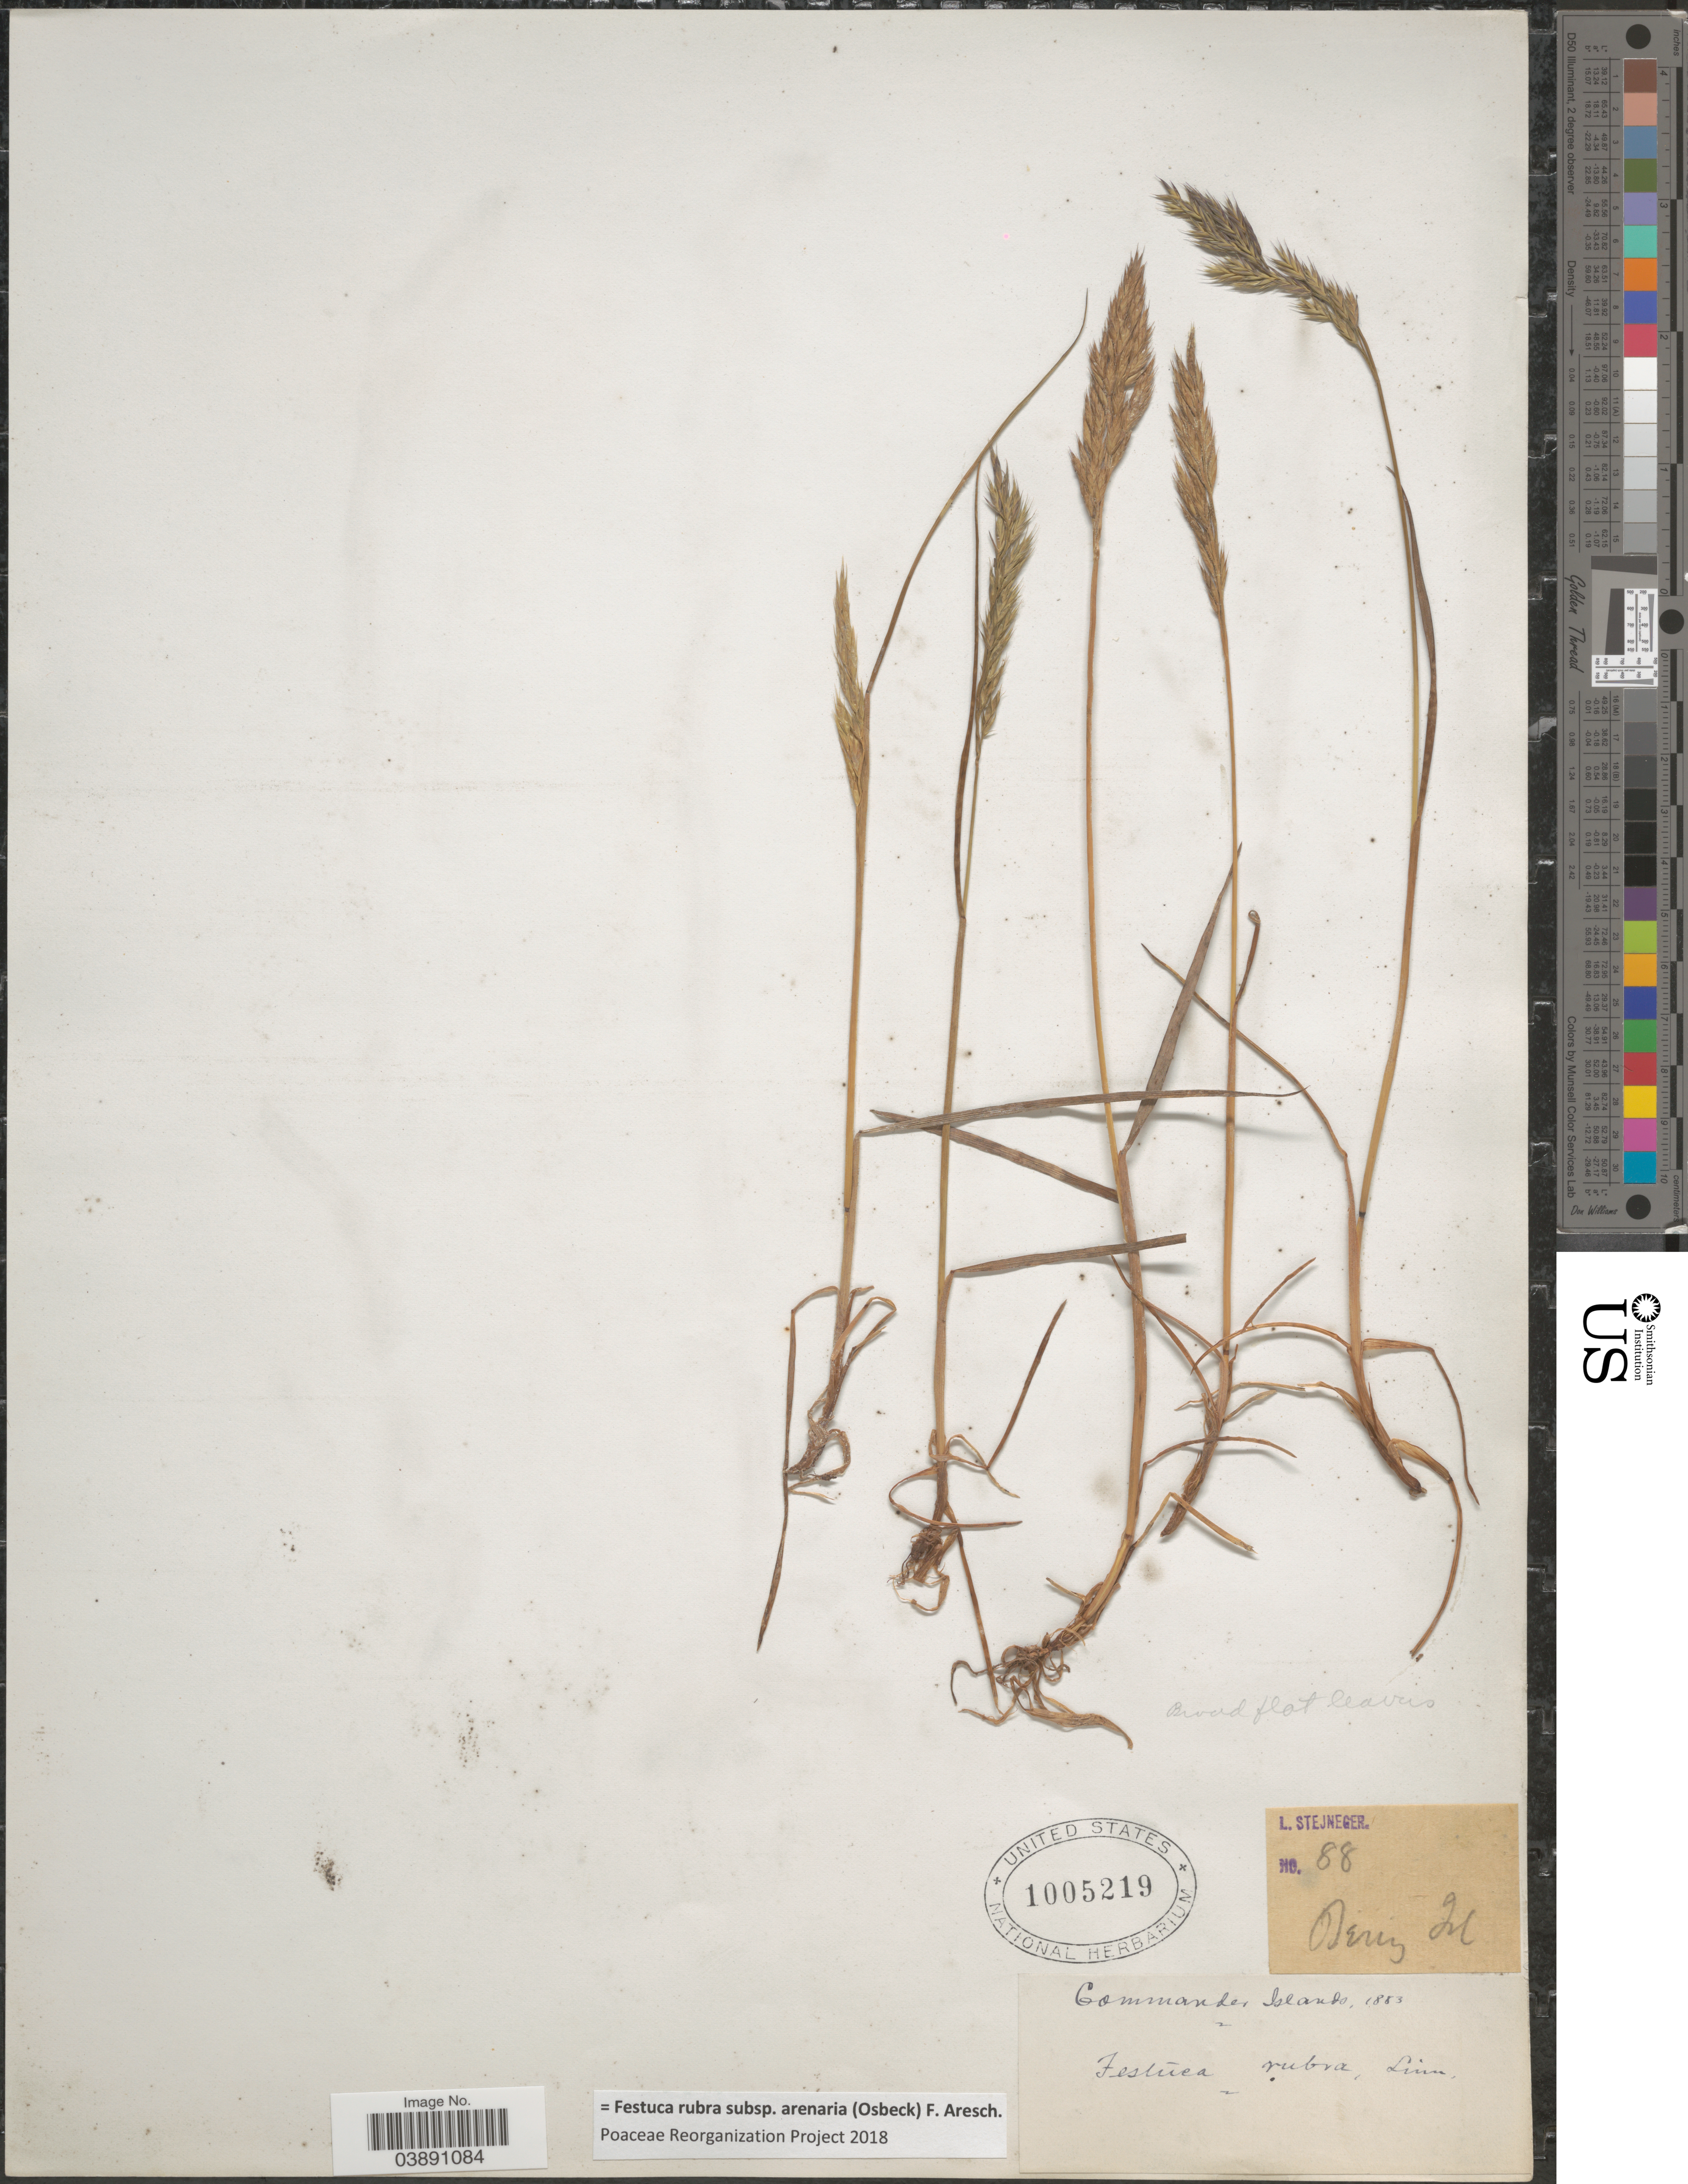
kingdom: Plantae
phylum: Tracheophyta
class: Liliopsida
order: Poales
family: Poaceae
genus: Festuca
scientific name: Festuca rubra subsp. arenaria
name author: (Osbeck) F. Aresch.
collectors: L. Stejneger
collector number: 88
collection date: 1883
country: Russian Federation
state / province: Kamchatka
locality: Bering Isl. Commander Islands.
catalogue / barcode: US 1005219